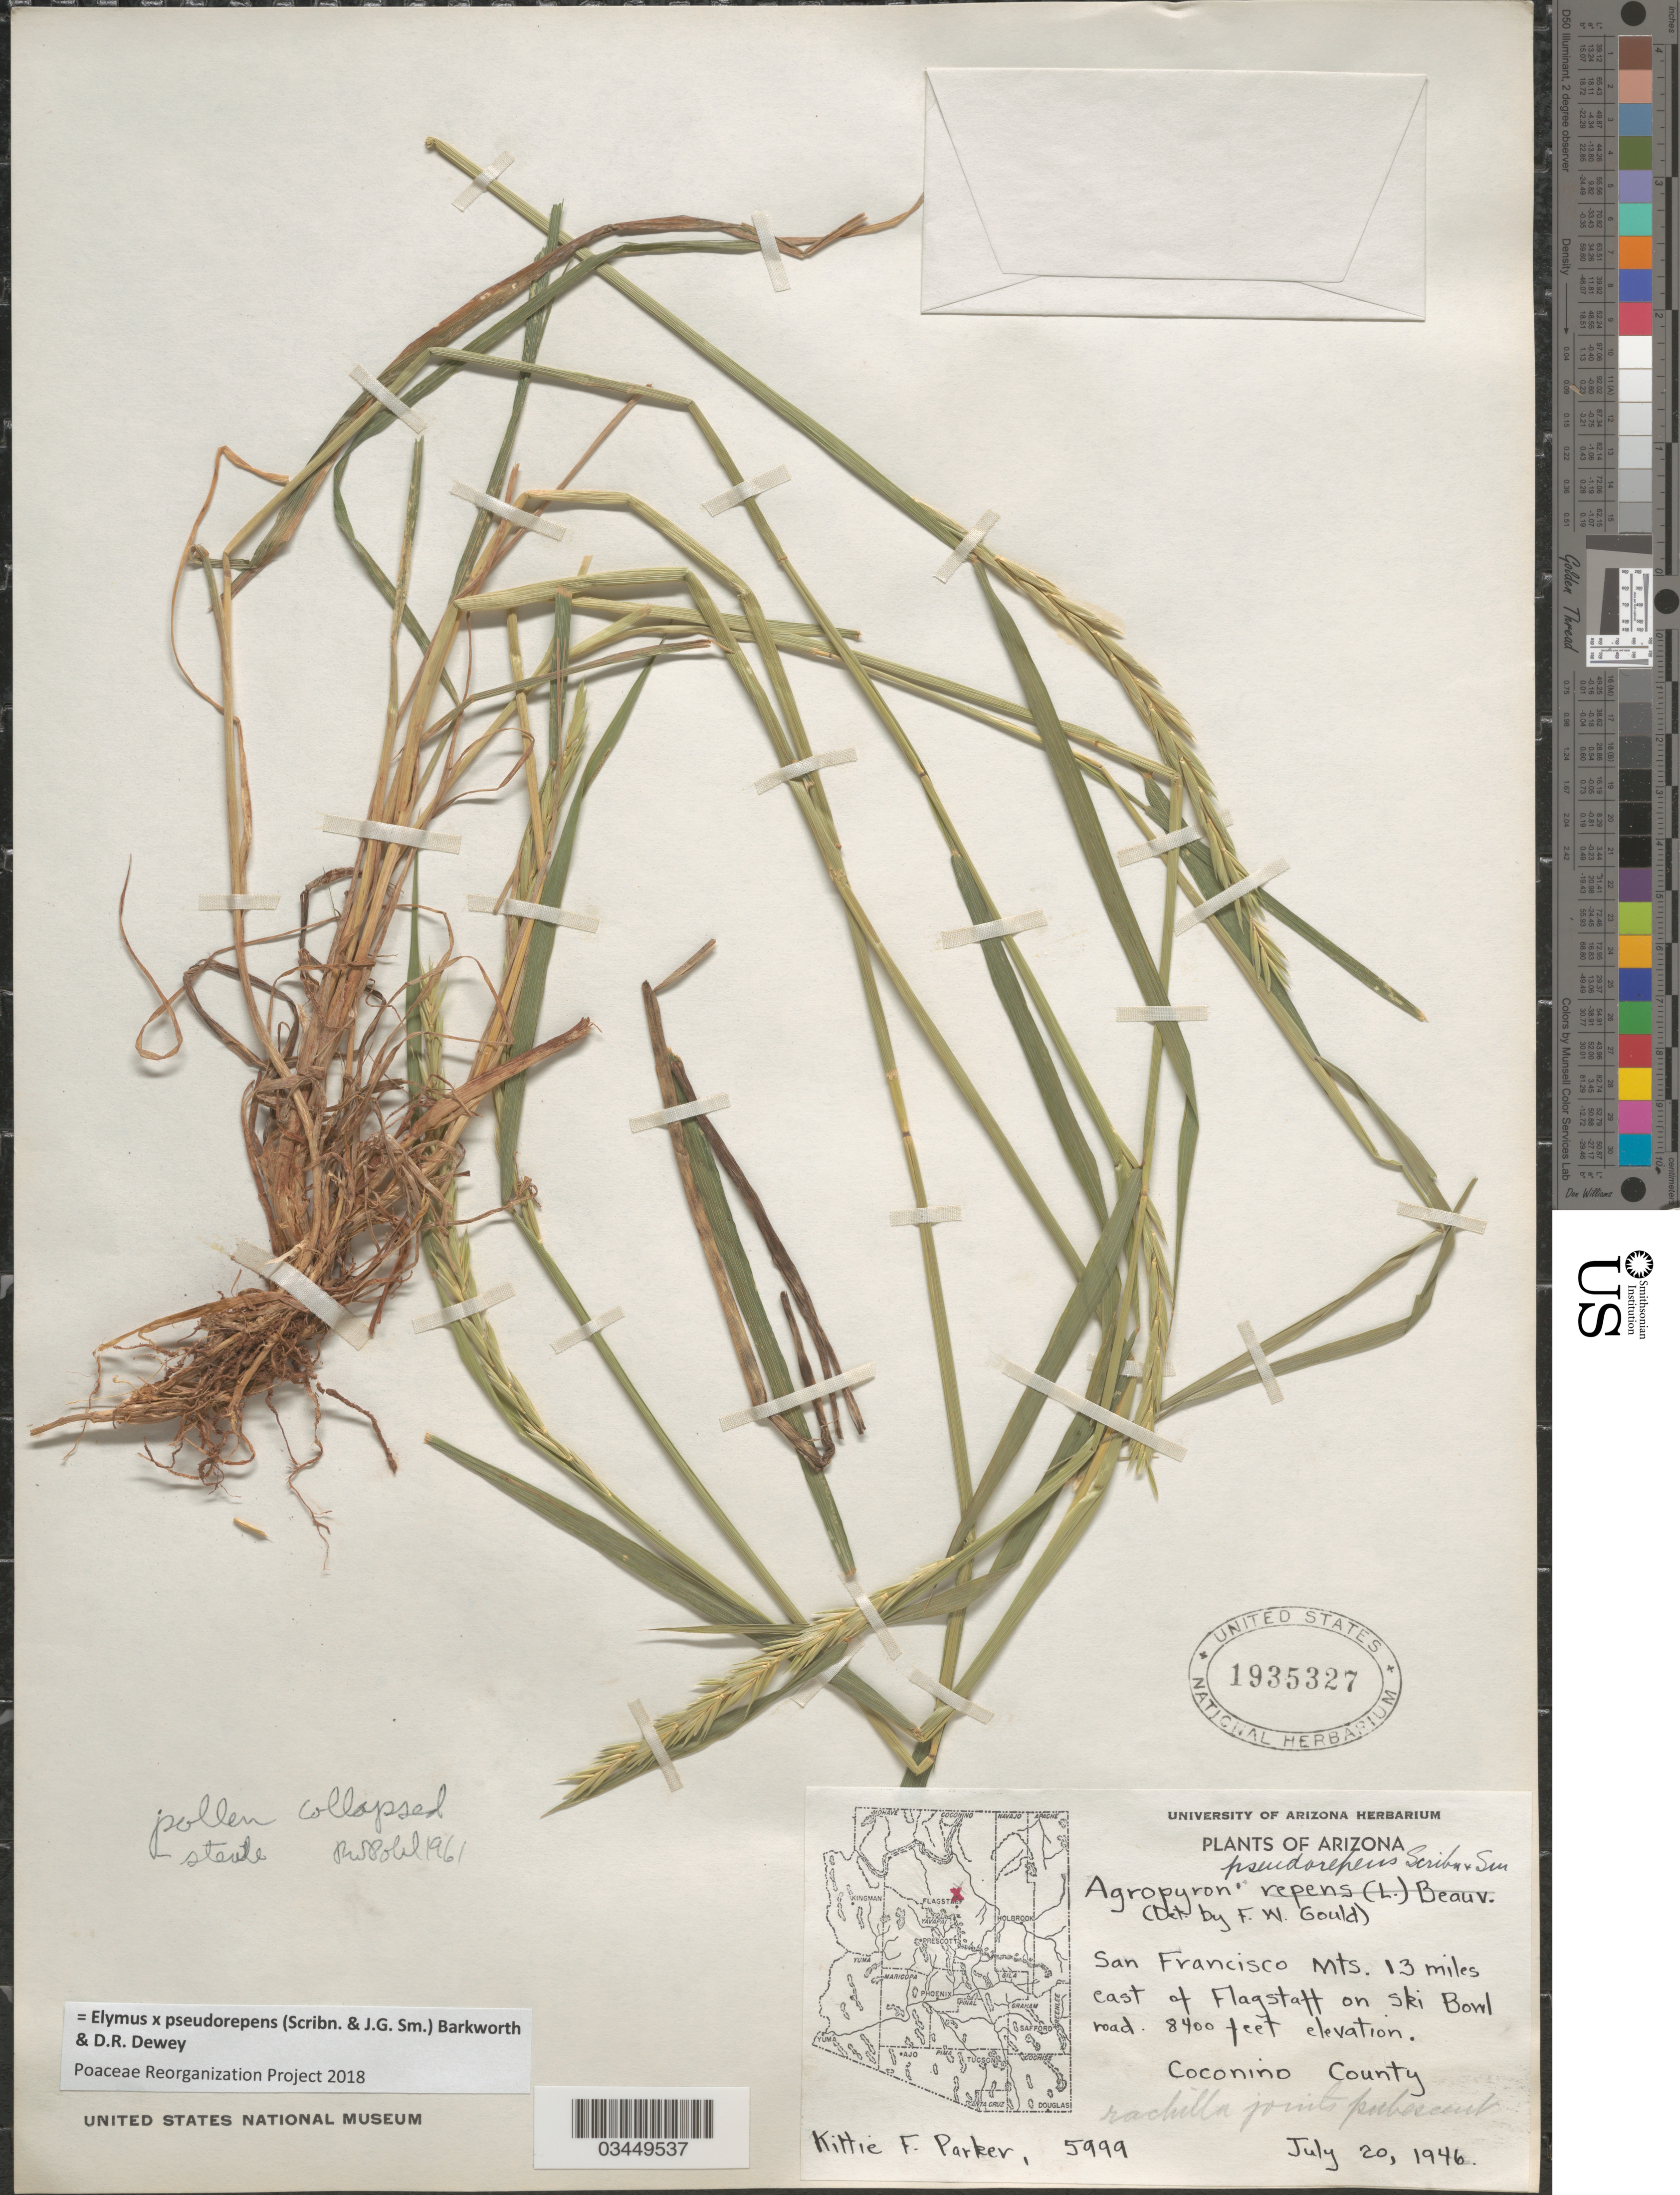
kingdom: Plantae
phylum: Tracheophyta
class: Liliopsida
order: Poales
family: Poaceae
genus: Elymus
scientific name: Elymus x pseudorepens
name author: (Scribn. & J.G. Sm.) Barkworth & Dewey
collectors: K. F. Parker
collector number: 5999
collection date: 1946-07-20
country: United States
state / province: Arizona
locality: San Francisco Mts. 13 miles east of Flagstaff on Ski Bowl road. Coconino County.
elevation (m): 2560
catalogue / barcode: US 1935327